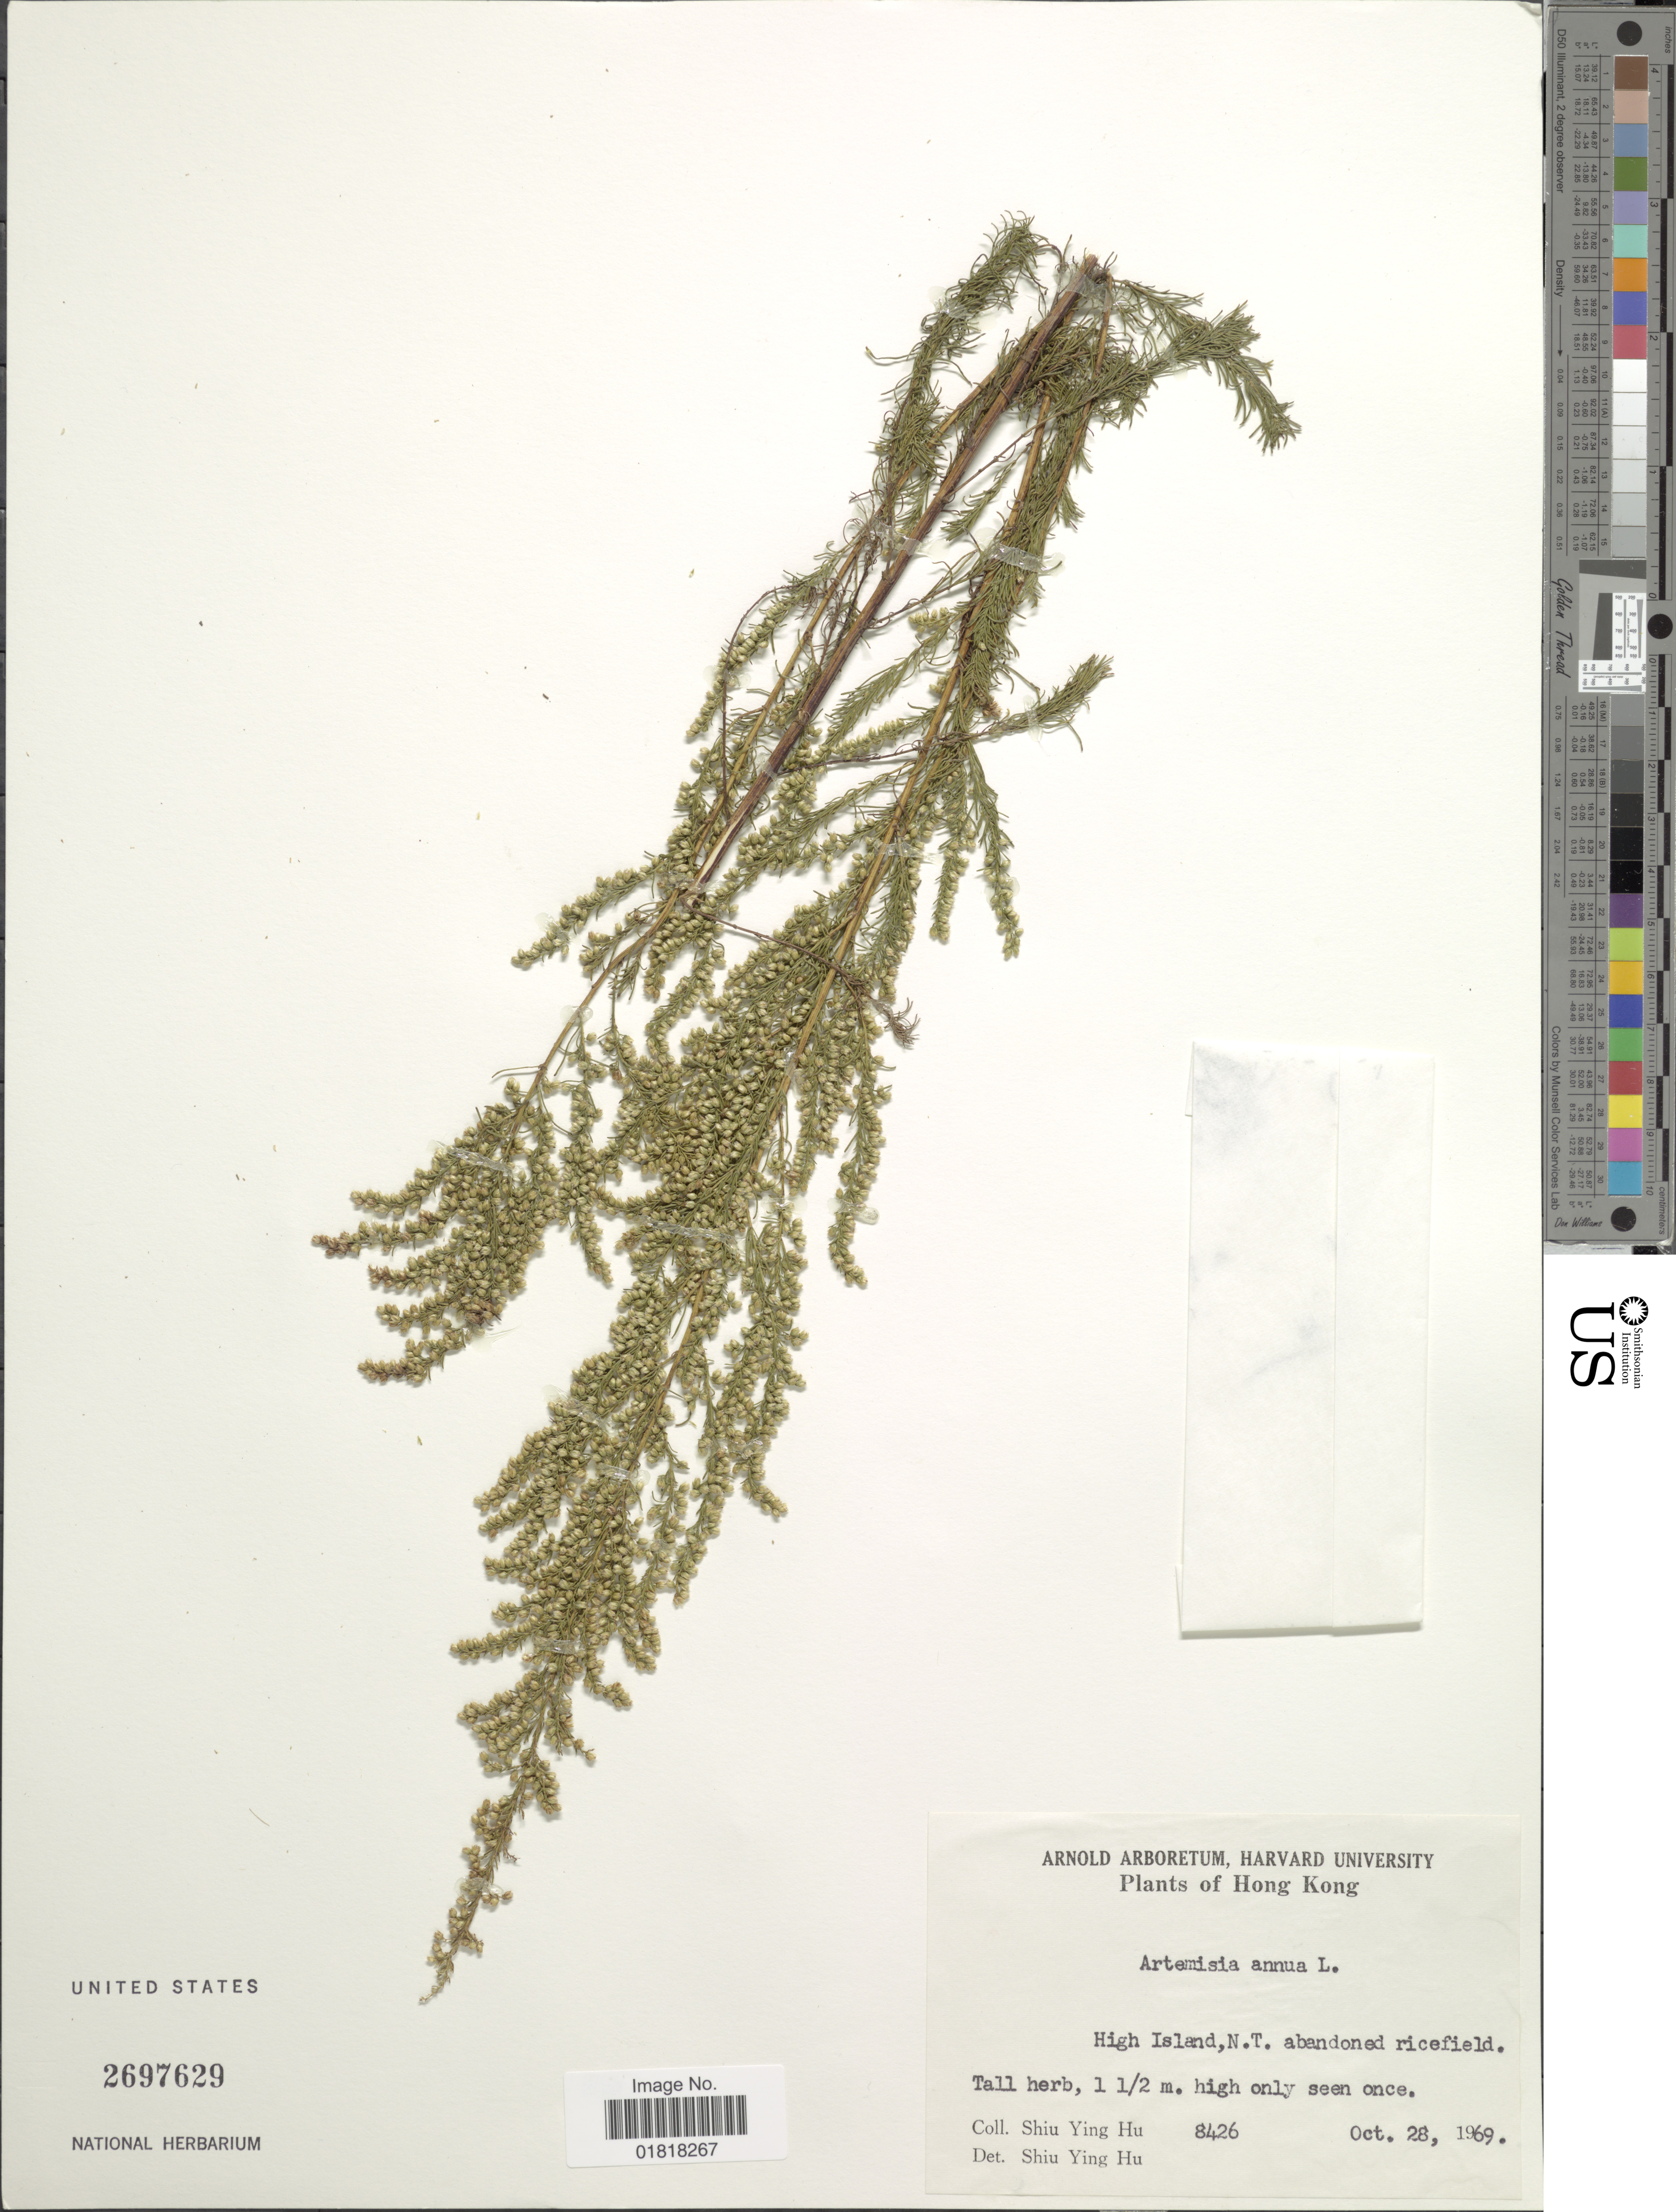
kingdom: Plantae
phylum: Tracheophyta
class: Magnoliopsida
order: Asterales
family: Asteraceae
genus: Artemisia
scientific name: Artemisia annua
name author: L.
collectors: S. Y. Hu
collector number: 8426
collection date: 1969-10-28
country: China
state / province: Hong Kong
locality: High Island, N.T., abondoned ricefield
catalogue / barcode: US 2697629